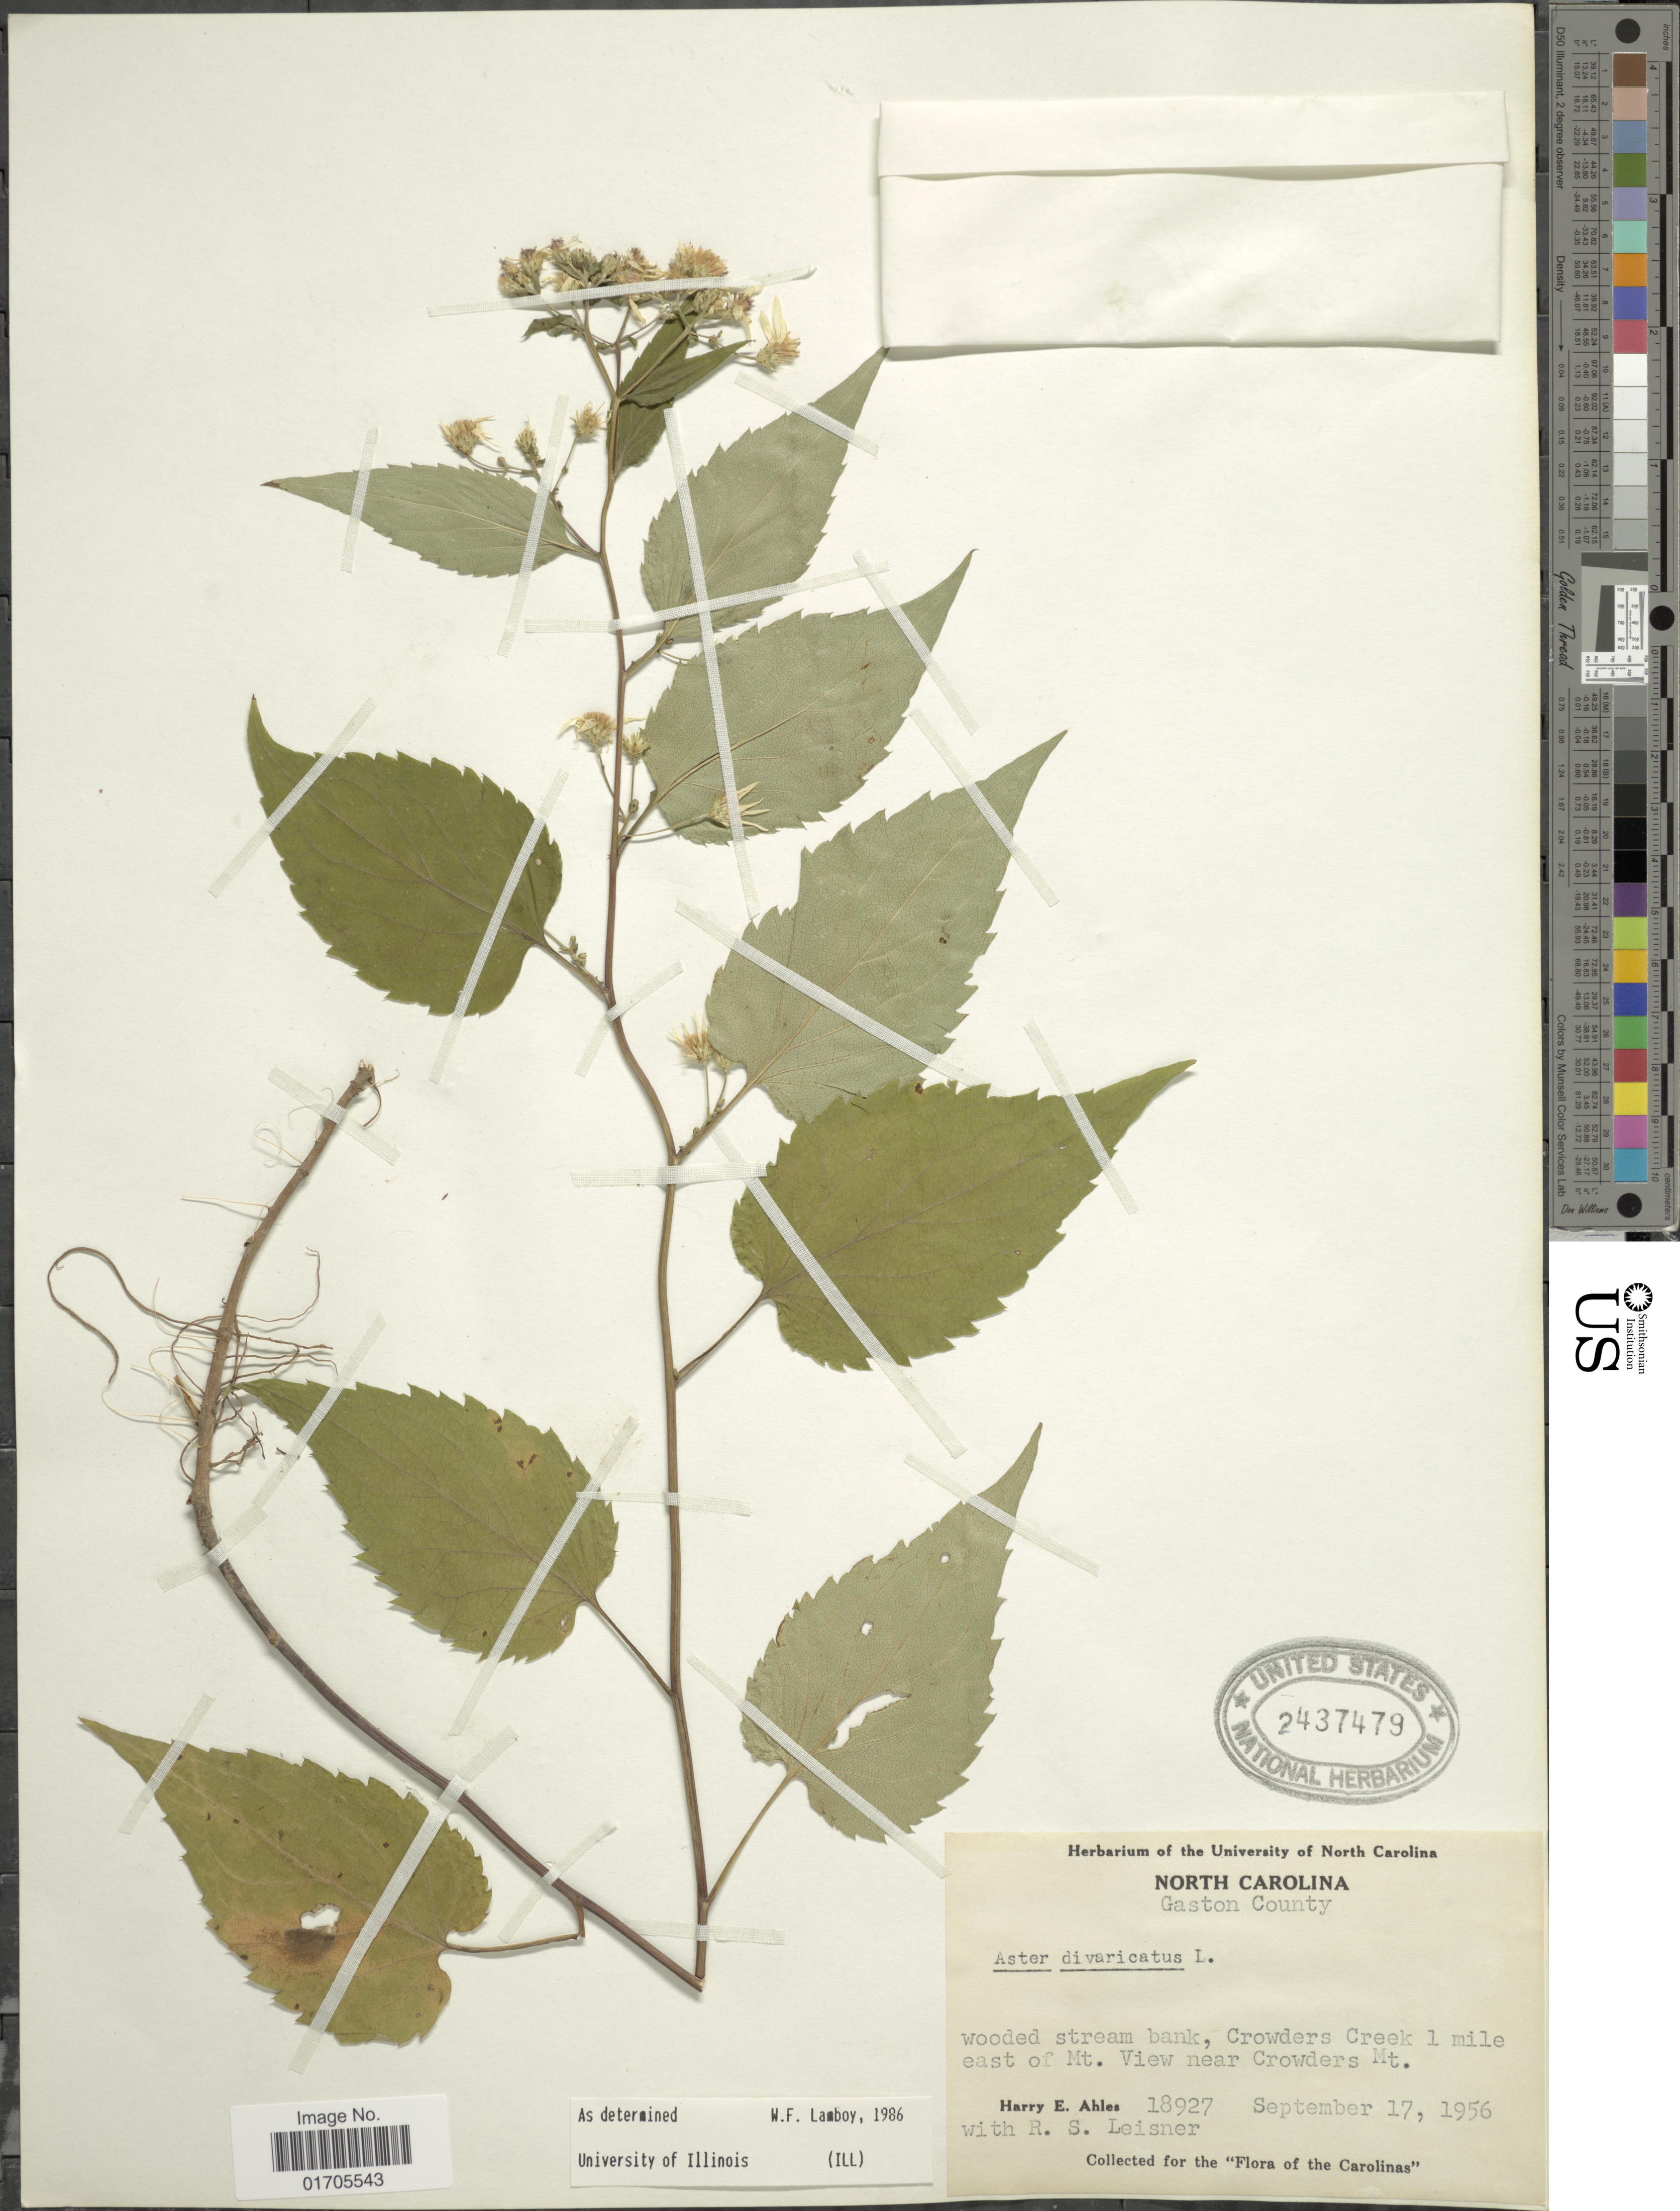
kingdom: Plantae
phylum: Tracheophyta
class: Magnoliopsida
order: Asterales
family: Asteraceae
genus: Eurybia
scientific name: Eurybia divaricata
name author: (L.) G.L. Nesom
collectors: H. E. Ahles & R. Leisner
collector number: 18927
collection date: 1956-09-17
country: United States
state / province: North Carolina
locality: North Carolina. Gaston County. Wooded stream bank. Crowders Creek 1 mile east of Mt. View near Crowders Mt.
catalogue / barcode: US 2437479